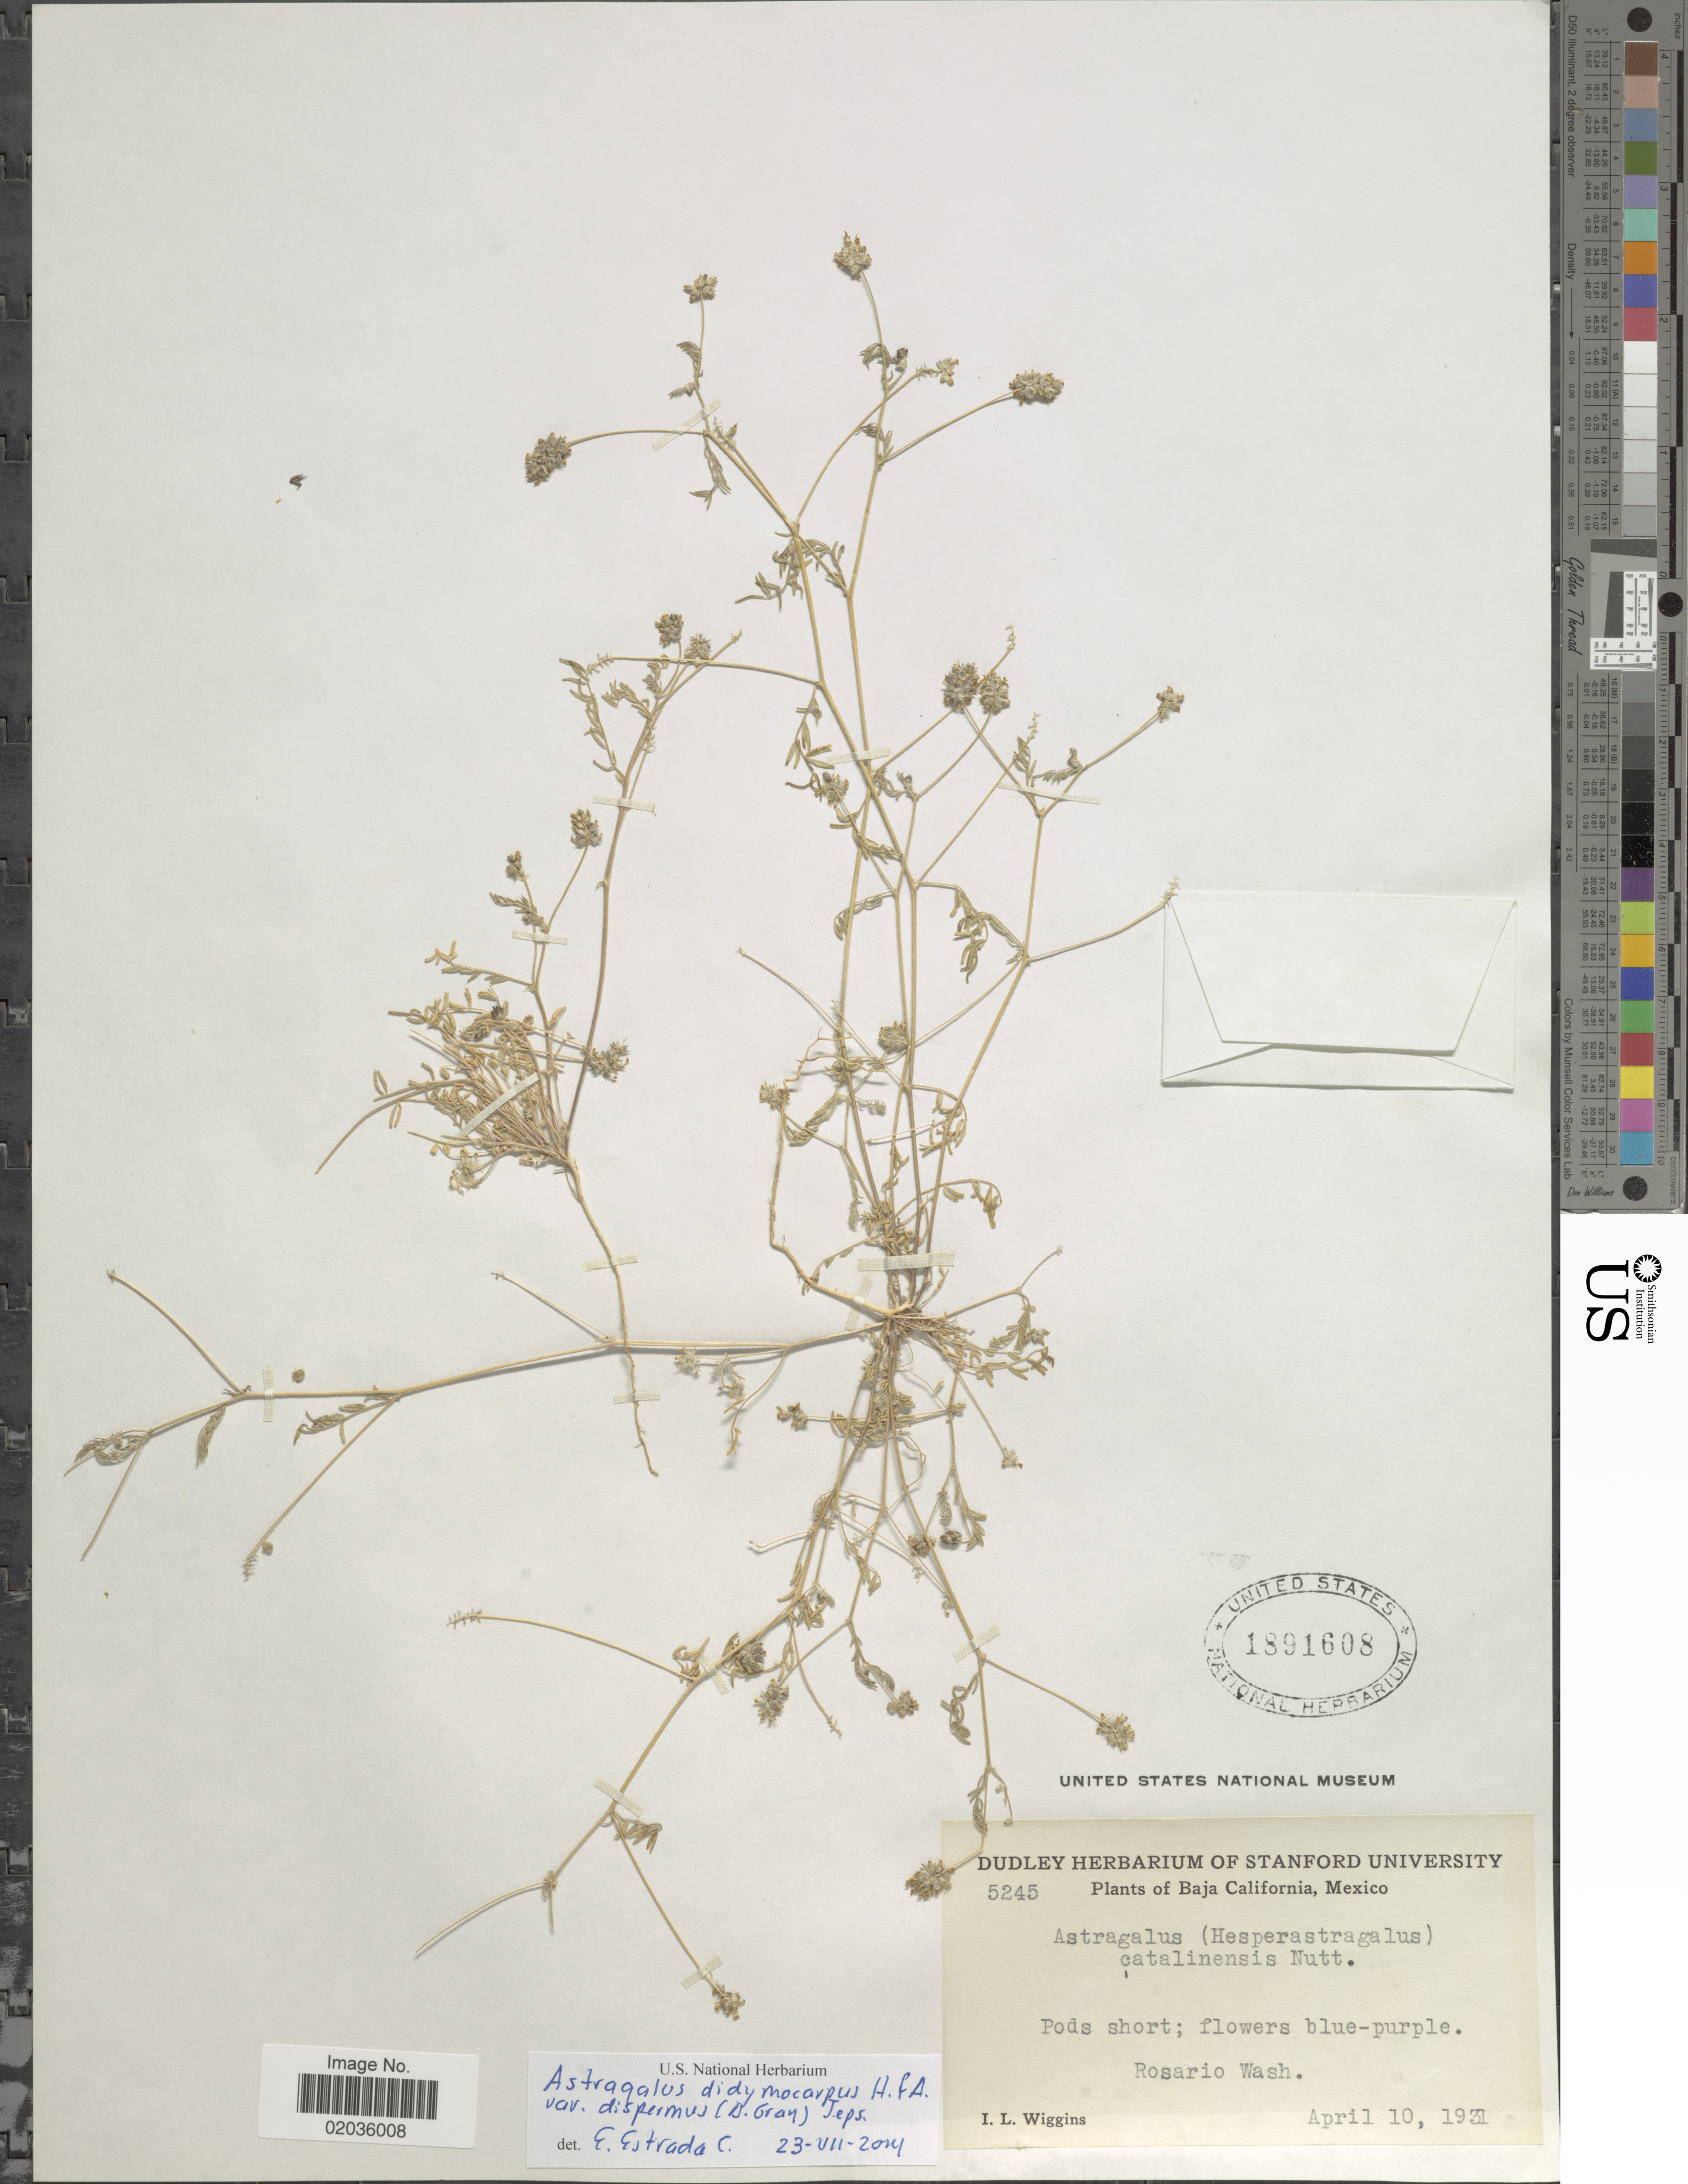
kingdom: Plantae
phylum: Tracheophyta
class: Magnoliopsida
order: Fabales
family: Fabaceae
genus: Astragalus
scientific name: Astragalus didymocarpus var. dispermus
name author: (A. Gray) Jeps.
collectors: I. L. Wiggins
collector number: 5245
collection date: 1931-04-10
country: Mexico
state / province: Baja California Norte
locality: Baja California, Mexico. Rosario Wash.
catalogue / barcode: US 1891608